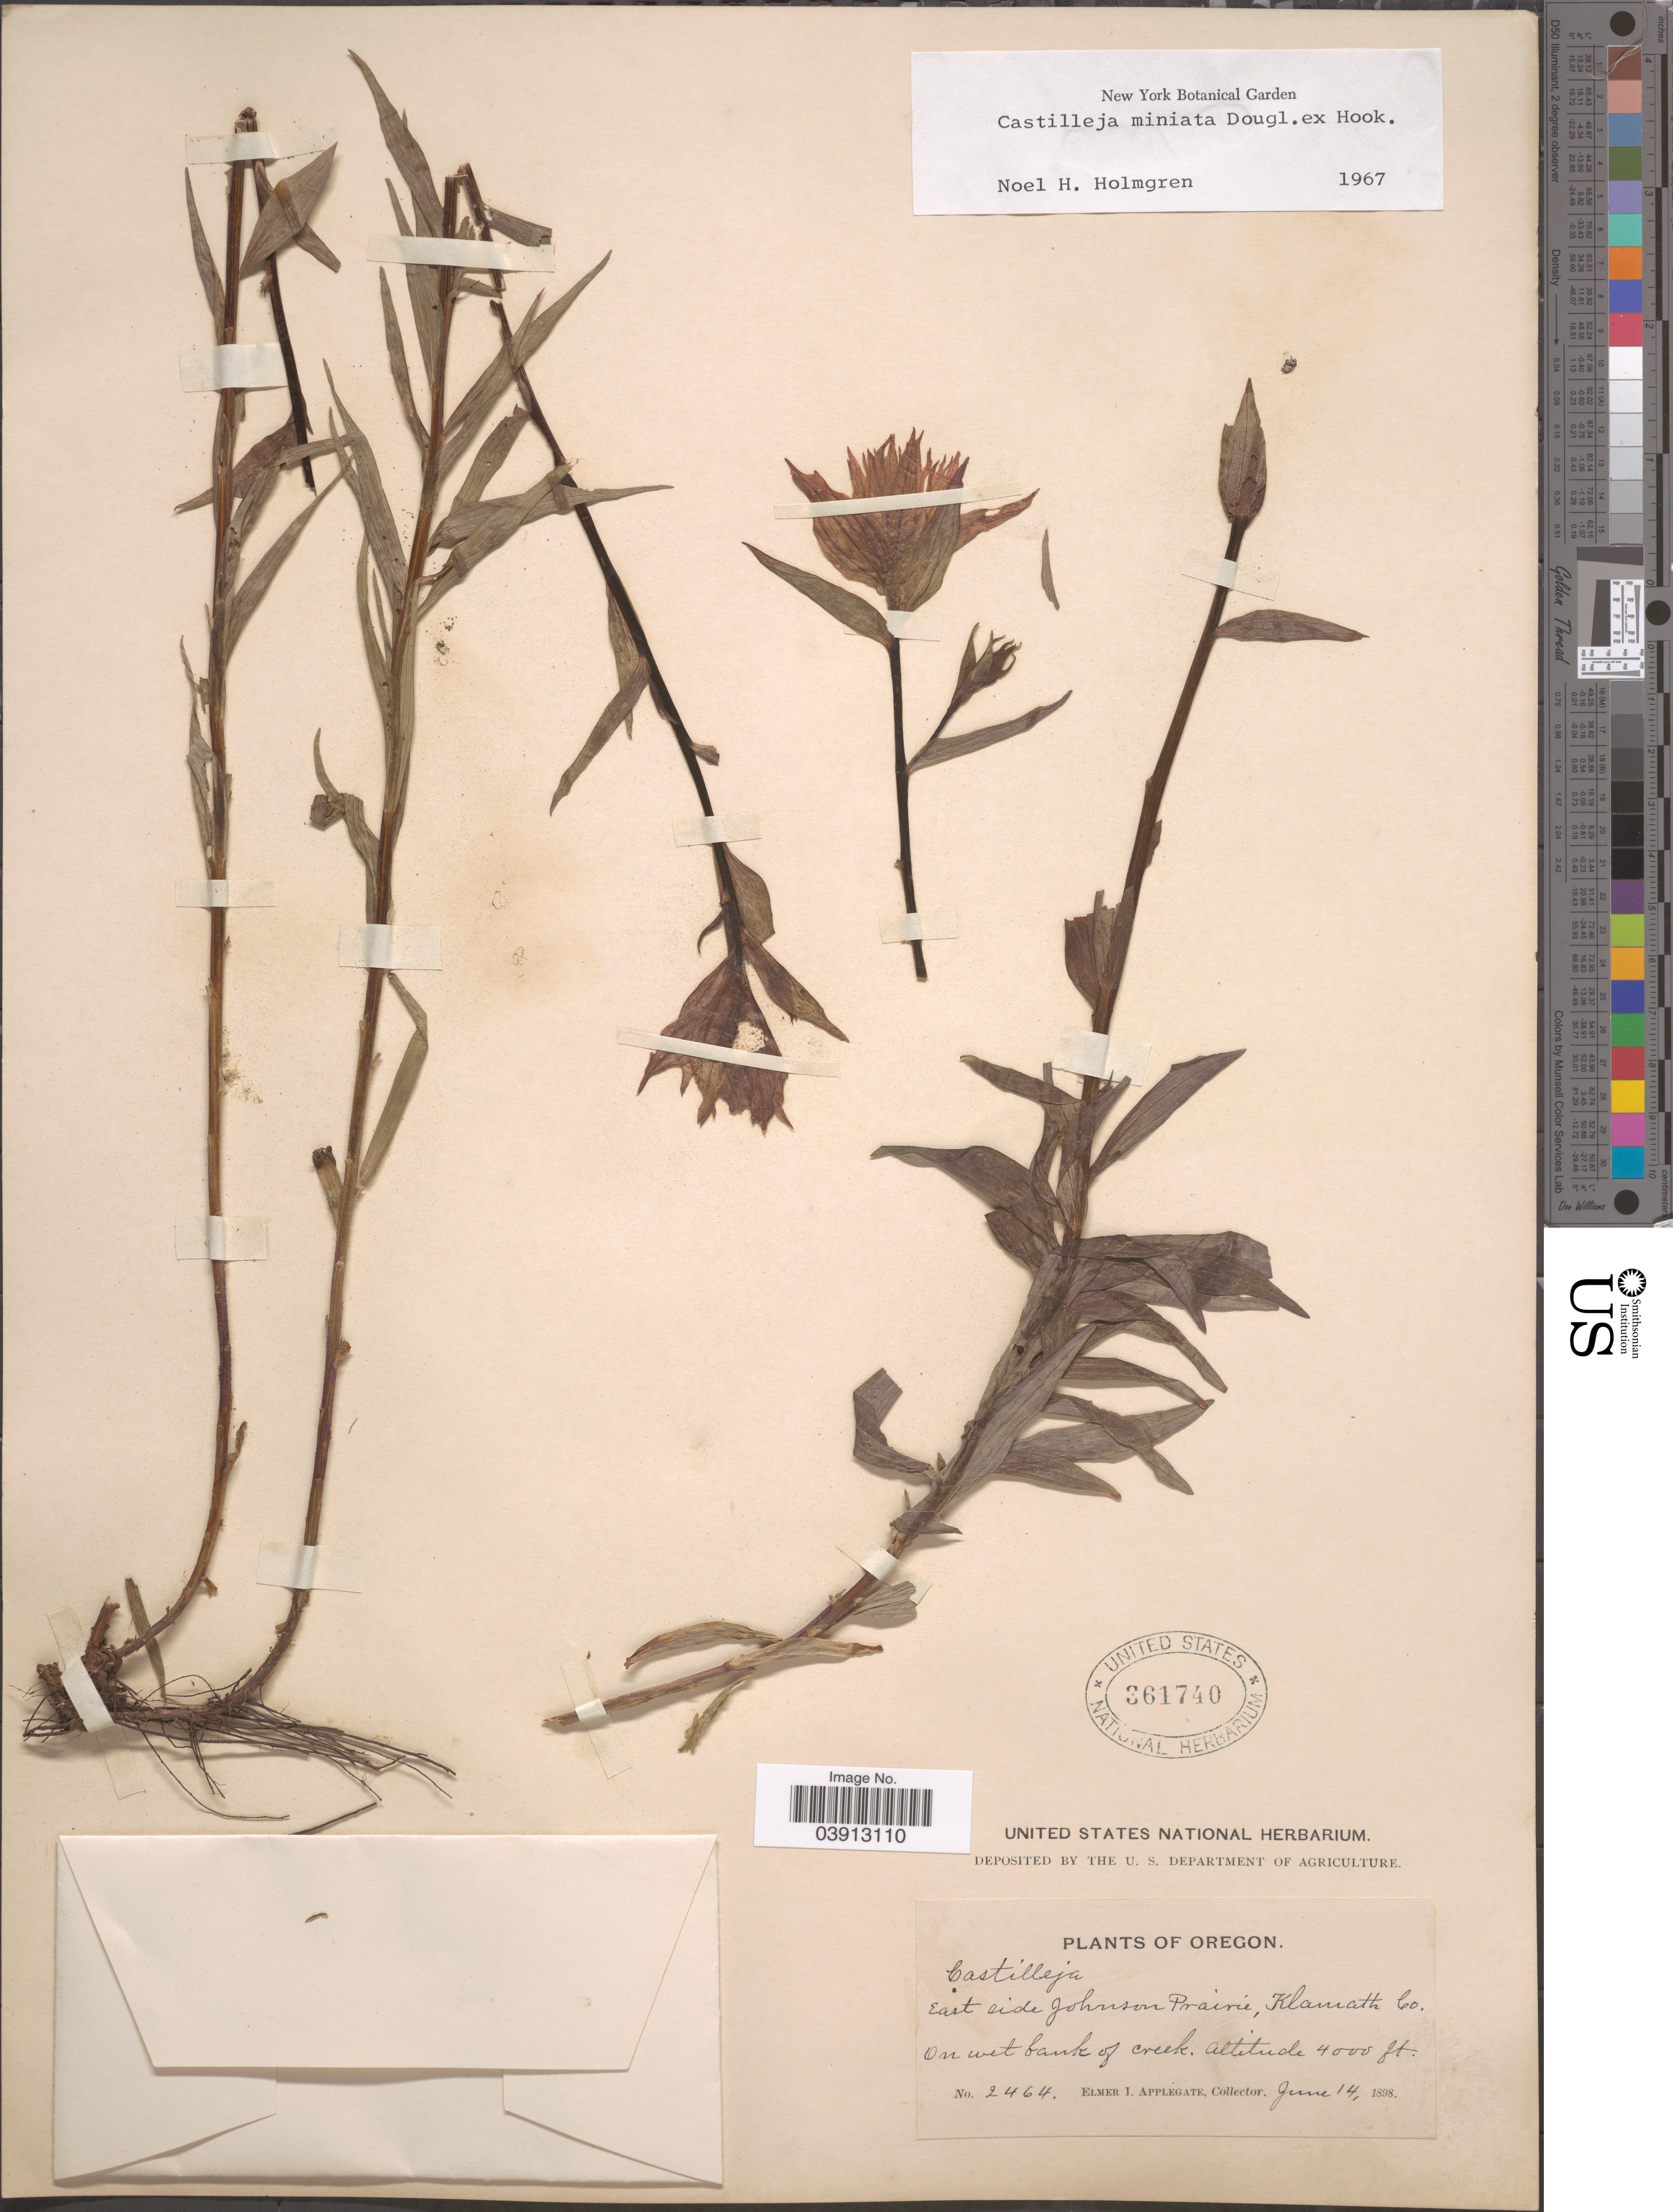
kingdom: Plantae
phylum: Tracheophyta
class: Magnoliopsida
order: Lamiales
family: Orobanchaceae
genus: Castilleja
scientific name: Castilleja miniata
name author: Douglas ex Hook.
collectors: E. I. Applegate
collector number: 2464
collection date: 1898-06-14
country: United States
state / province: Oregon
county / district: Klamath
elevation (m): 1219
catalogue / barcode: US 361740